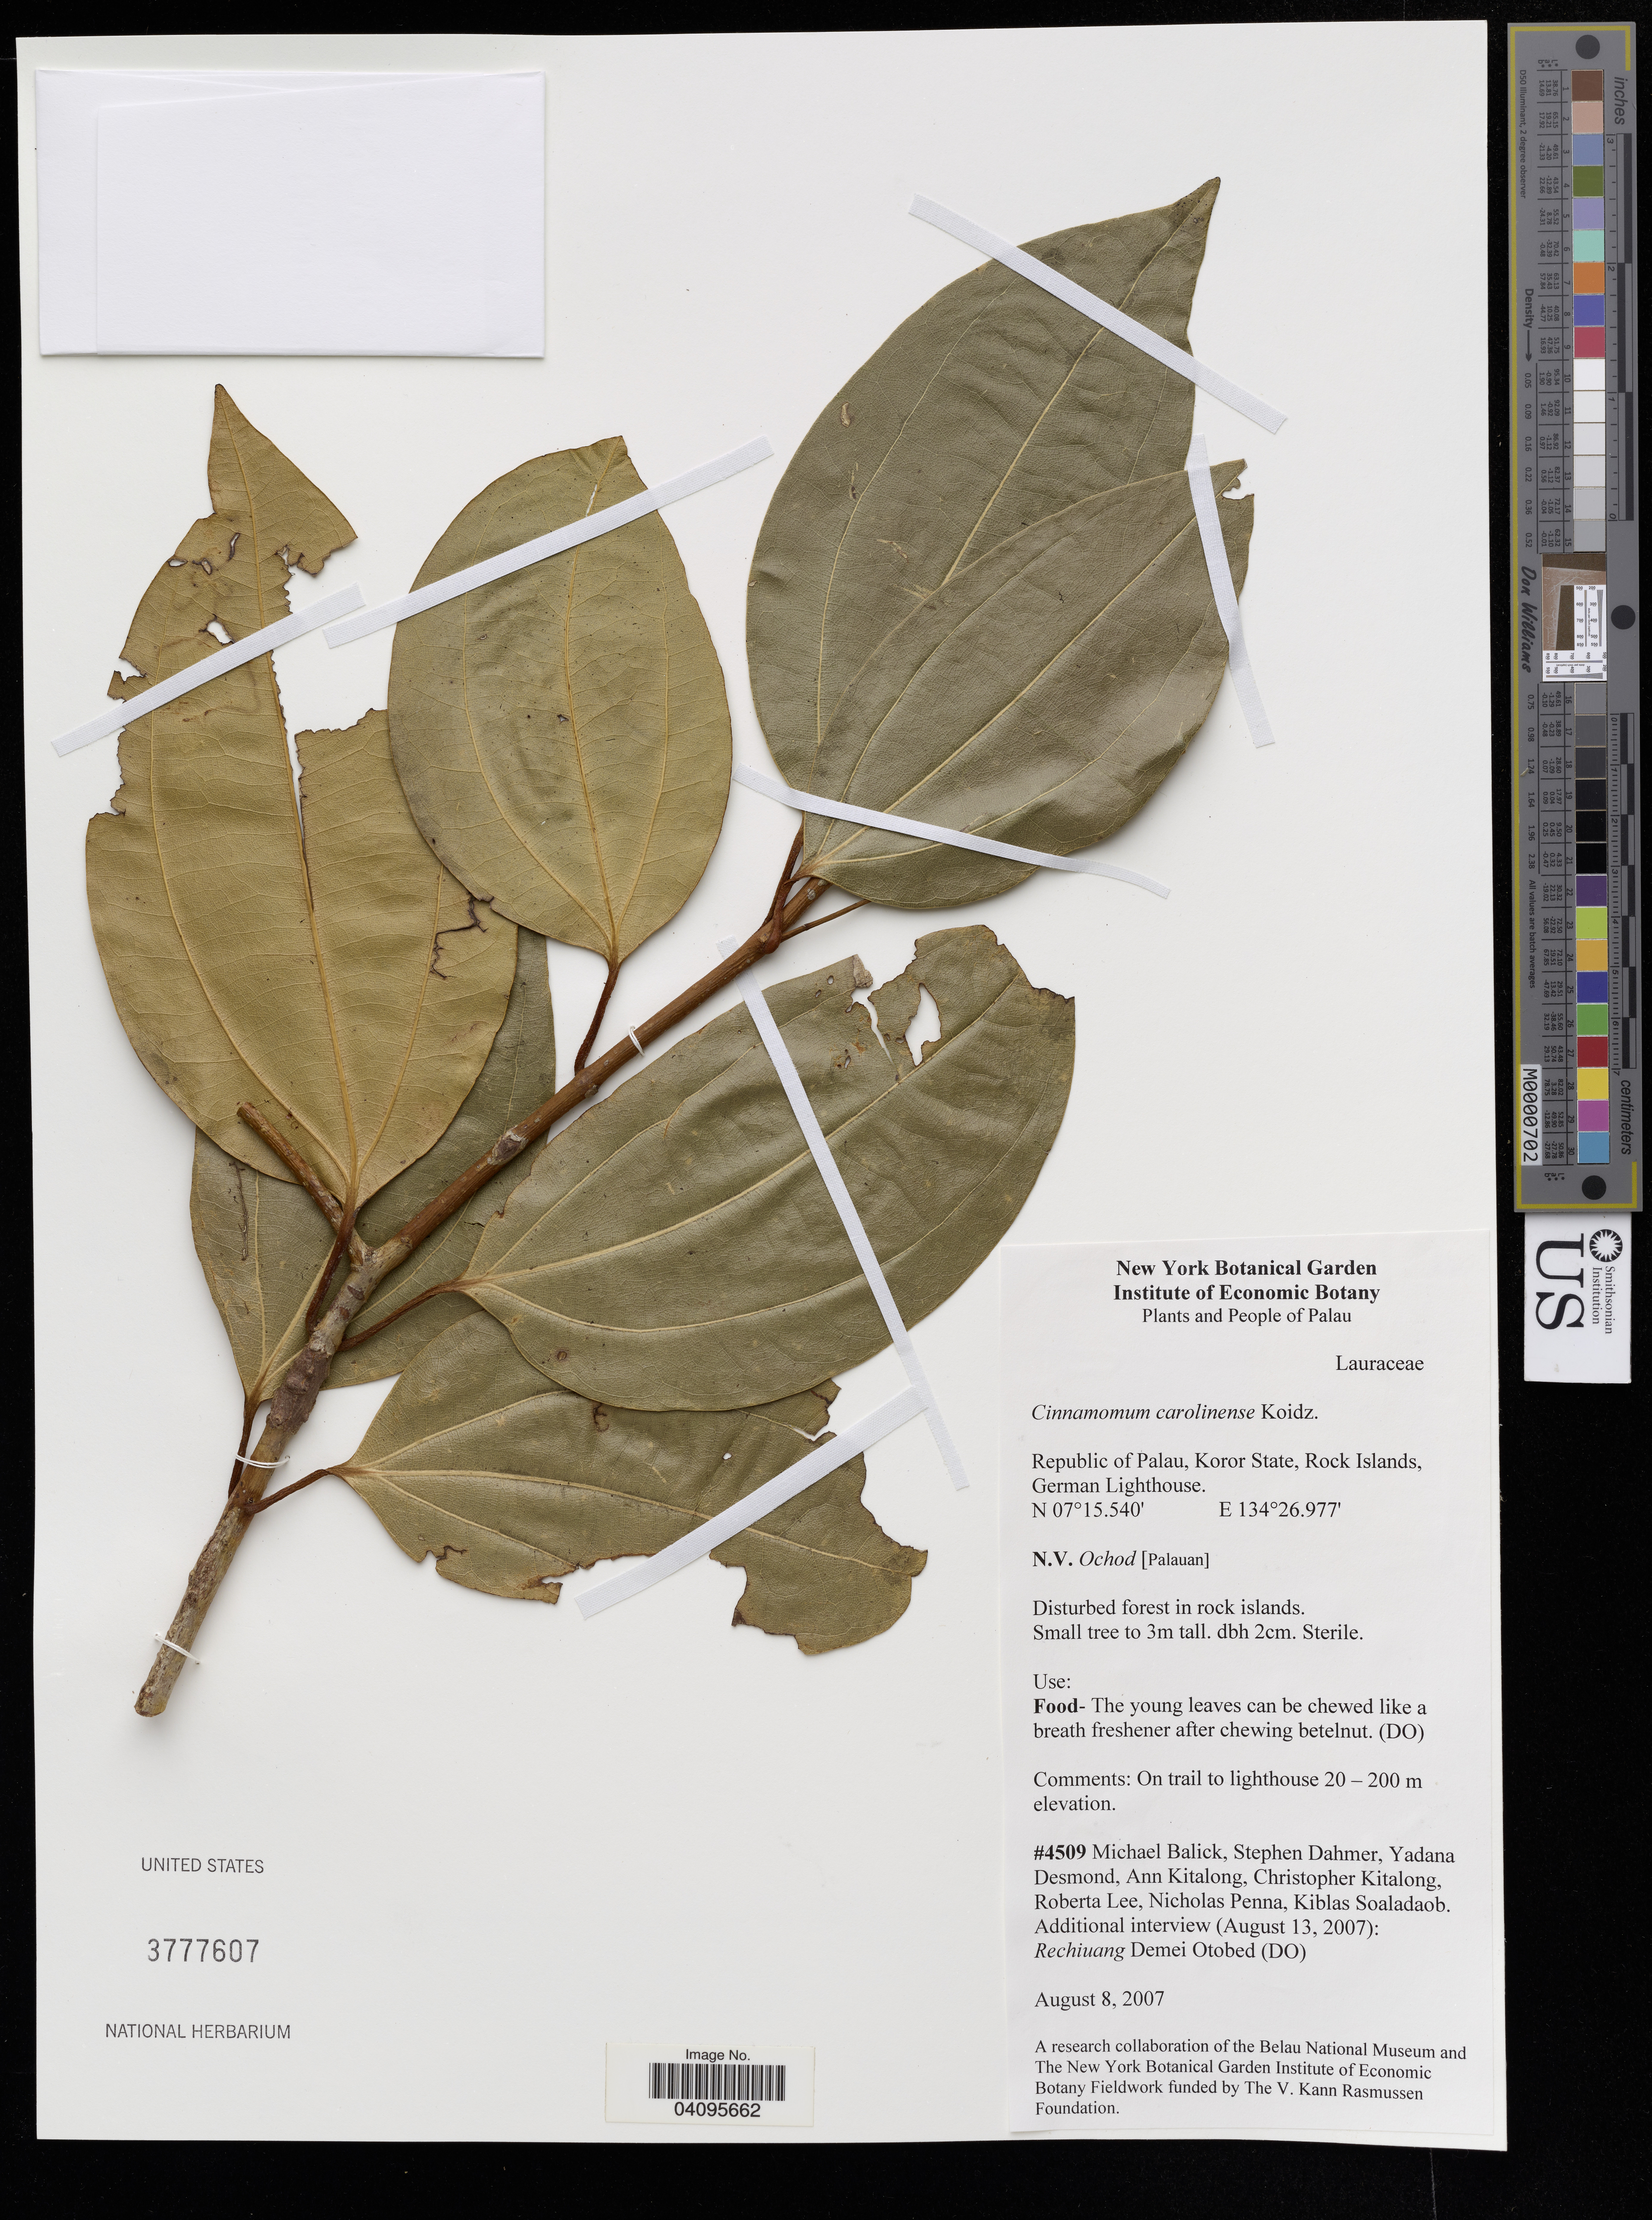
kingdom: Plantae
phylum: Tracheophyta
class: Magnoliopsida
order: Laurales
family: Lauraceae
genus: Cinnamomum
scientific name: Cinnamomum carolinense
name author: Koidz.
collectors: M. J. Balick, S. Dahmer, Y. Desmond & A. Kitalong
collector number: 4509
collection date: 2007-08-08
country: Belau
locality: Republic of Palau, Koror State, Rock Islands, German Lighthouse.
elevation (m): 20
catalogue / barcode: US 3777607